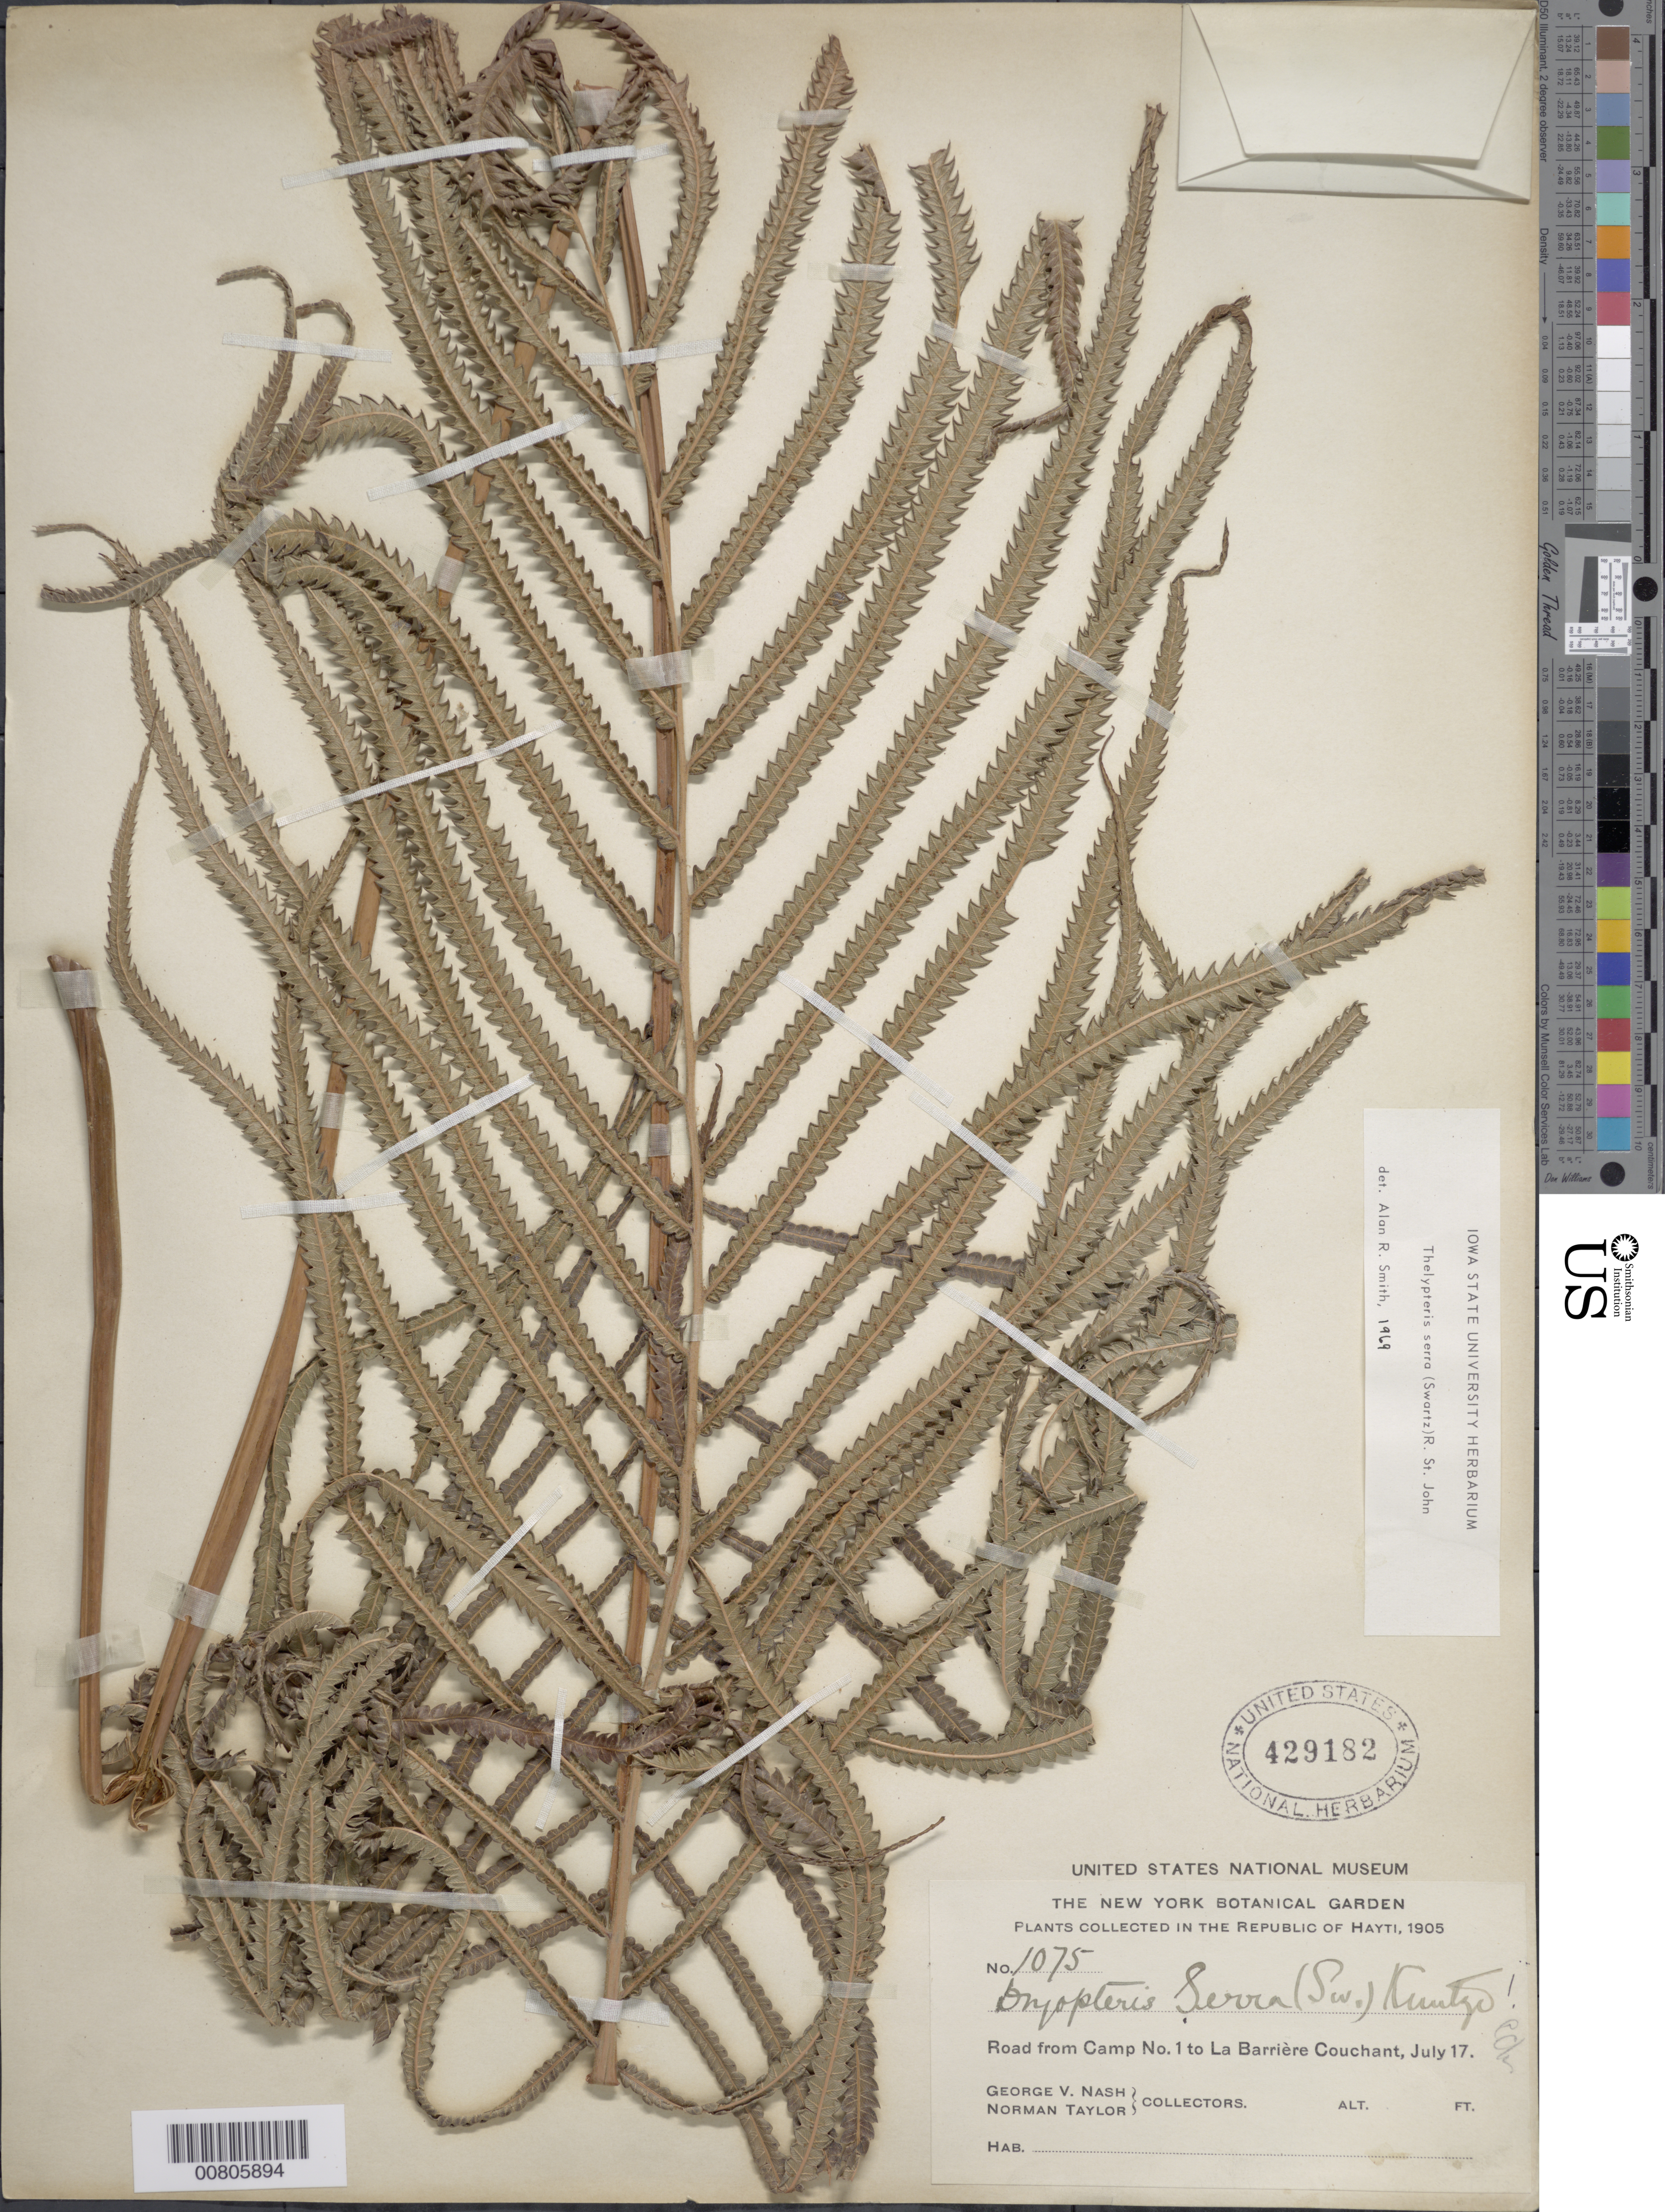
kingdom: Plantae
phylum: Tracheophyta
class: Polypodiopsida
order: Polypodiales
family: Thelypteridaceae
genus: Christella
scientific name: Christella serra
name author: (Sw.) Holttum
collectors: G. V. Nash & N. Taylor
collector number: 1075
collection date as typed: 17 Jul 1905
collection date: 1905-07-17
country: Haiti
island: Hispaniola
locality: Camp No. 1 to La Barrière Couchant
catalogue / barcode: US 429182